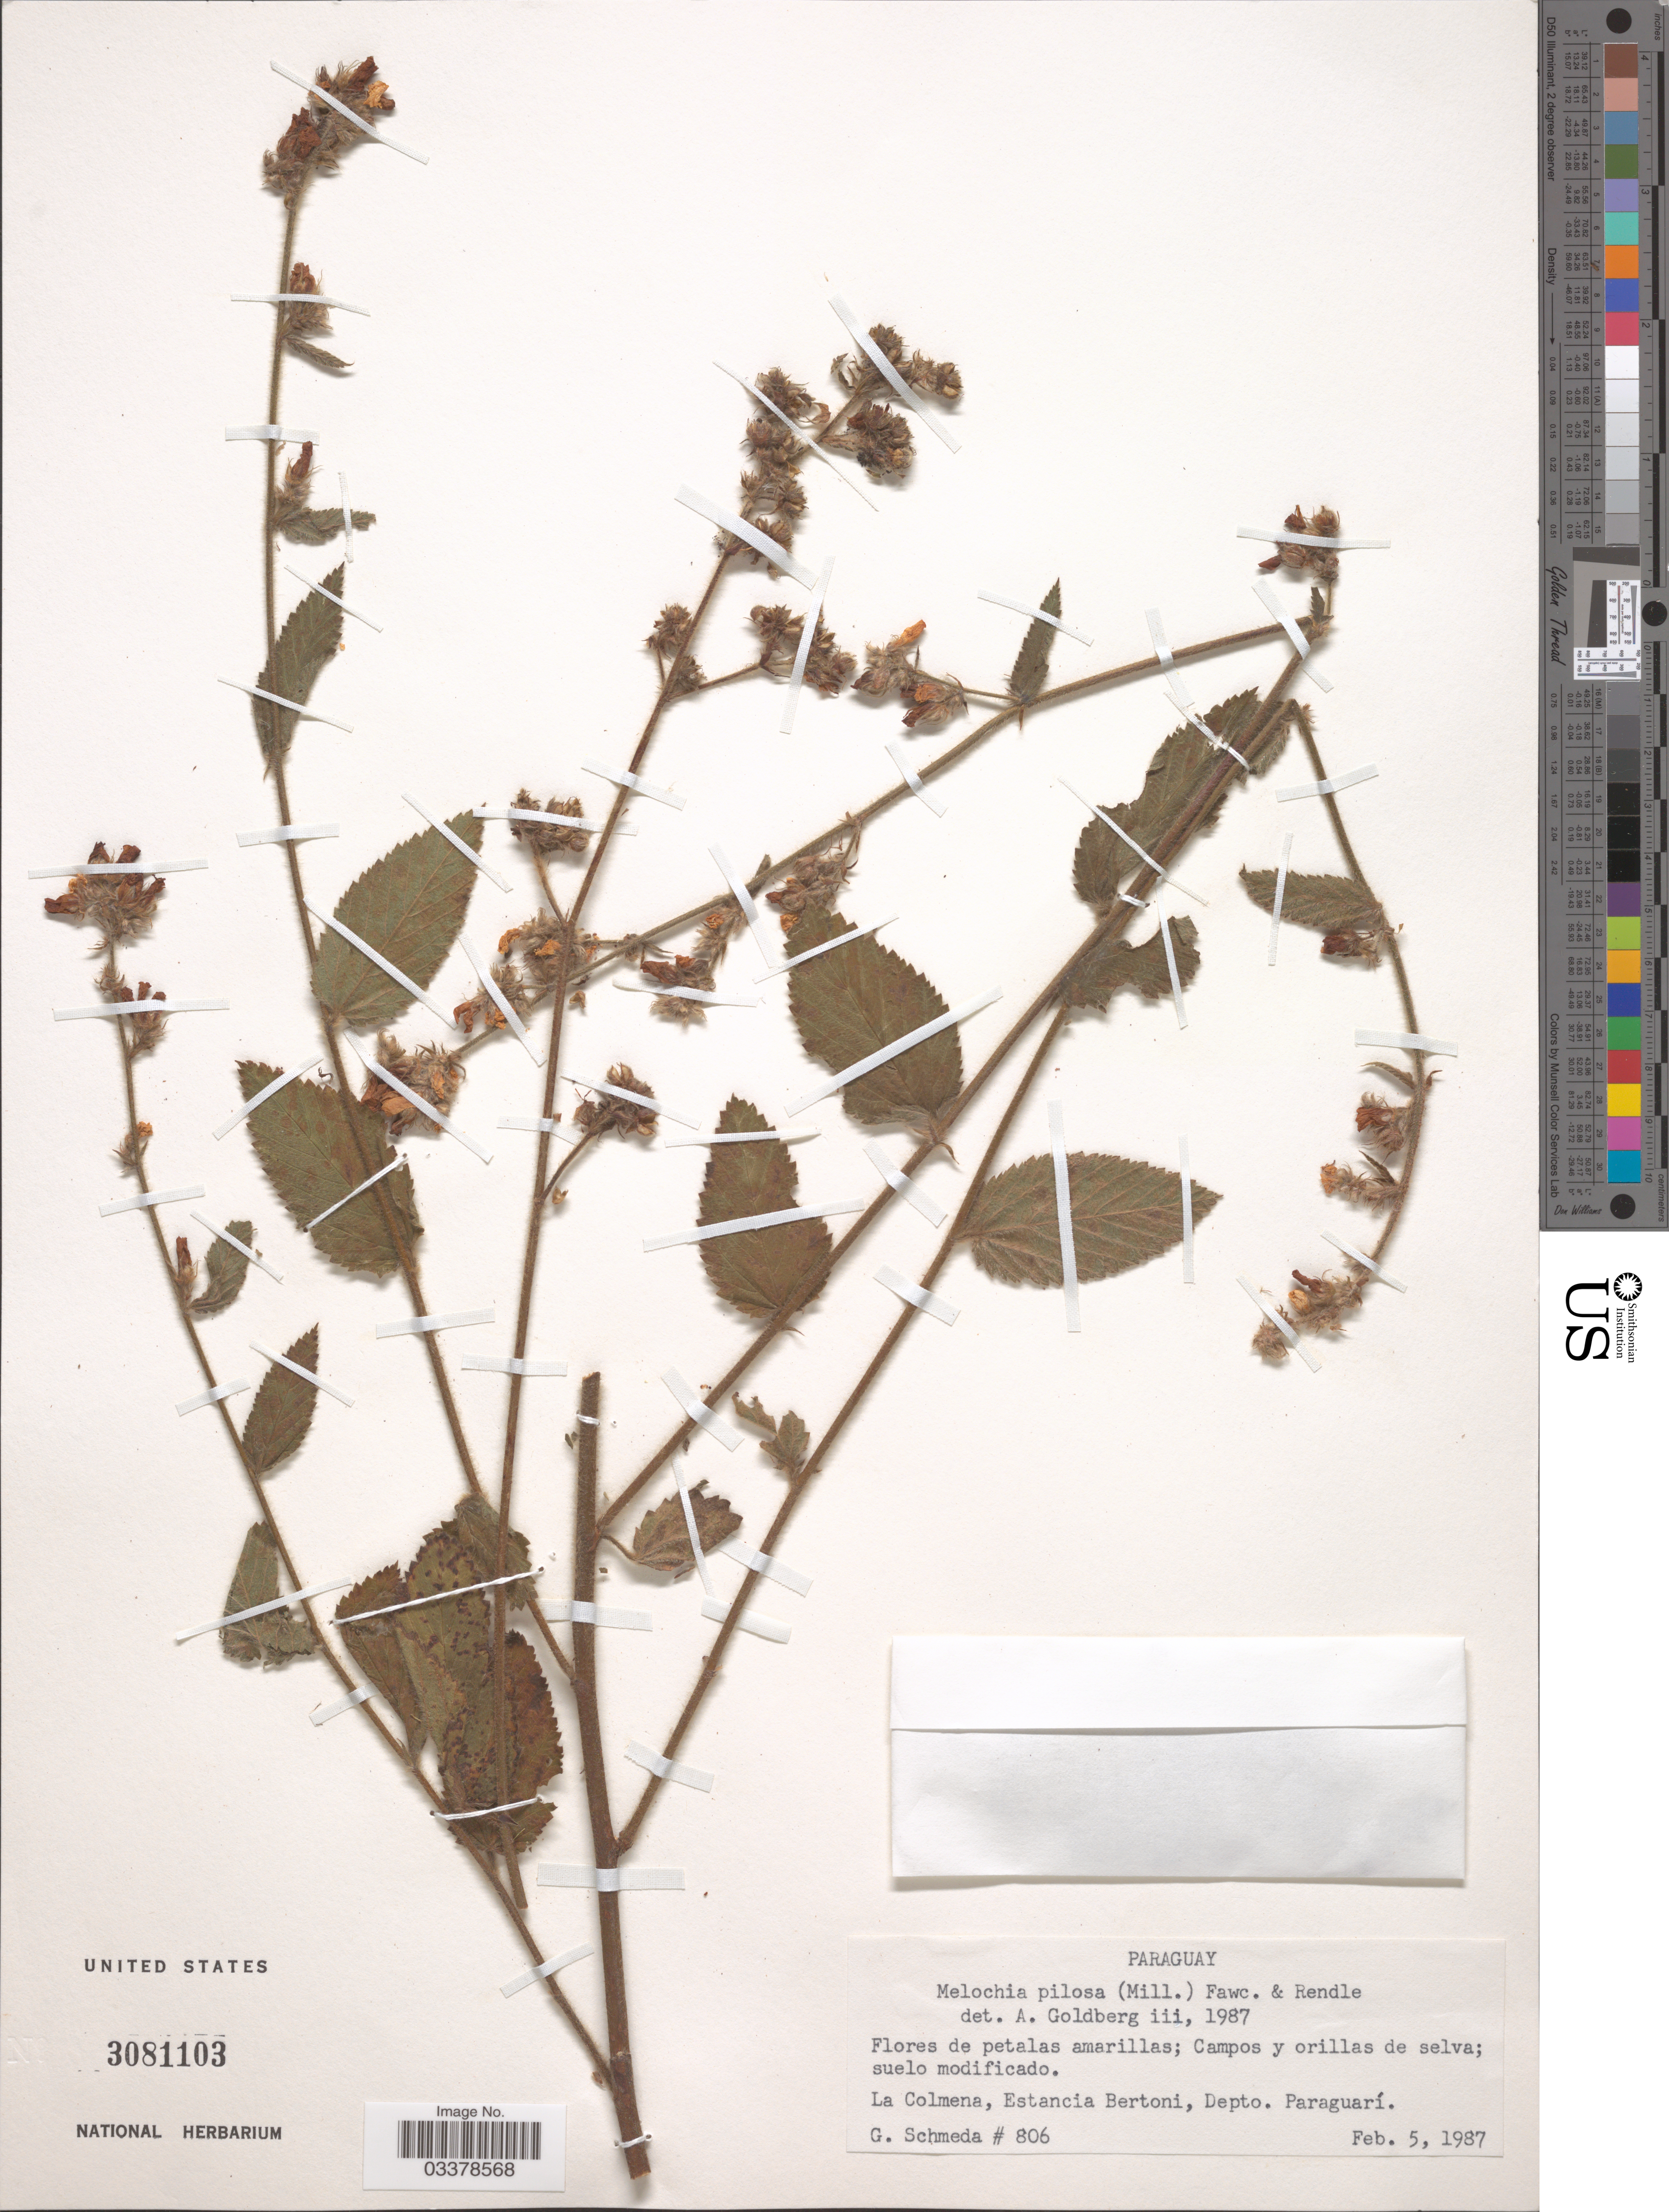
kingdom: Plantae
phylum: Tracheophyta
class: Magnoliopsida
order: Malvales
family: Malvaceae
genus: Melochia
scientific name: Melochia pilosa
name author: (Mill.) Fawc. & Rendle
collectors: G. Schmeda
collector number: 806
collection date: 1987-02-05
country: Paraguay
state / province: Paraguari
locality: La Colmena, Estancia Bertoni, Depto. Paraguarí.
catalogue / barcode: US 3081103